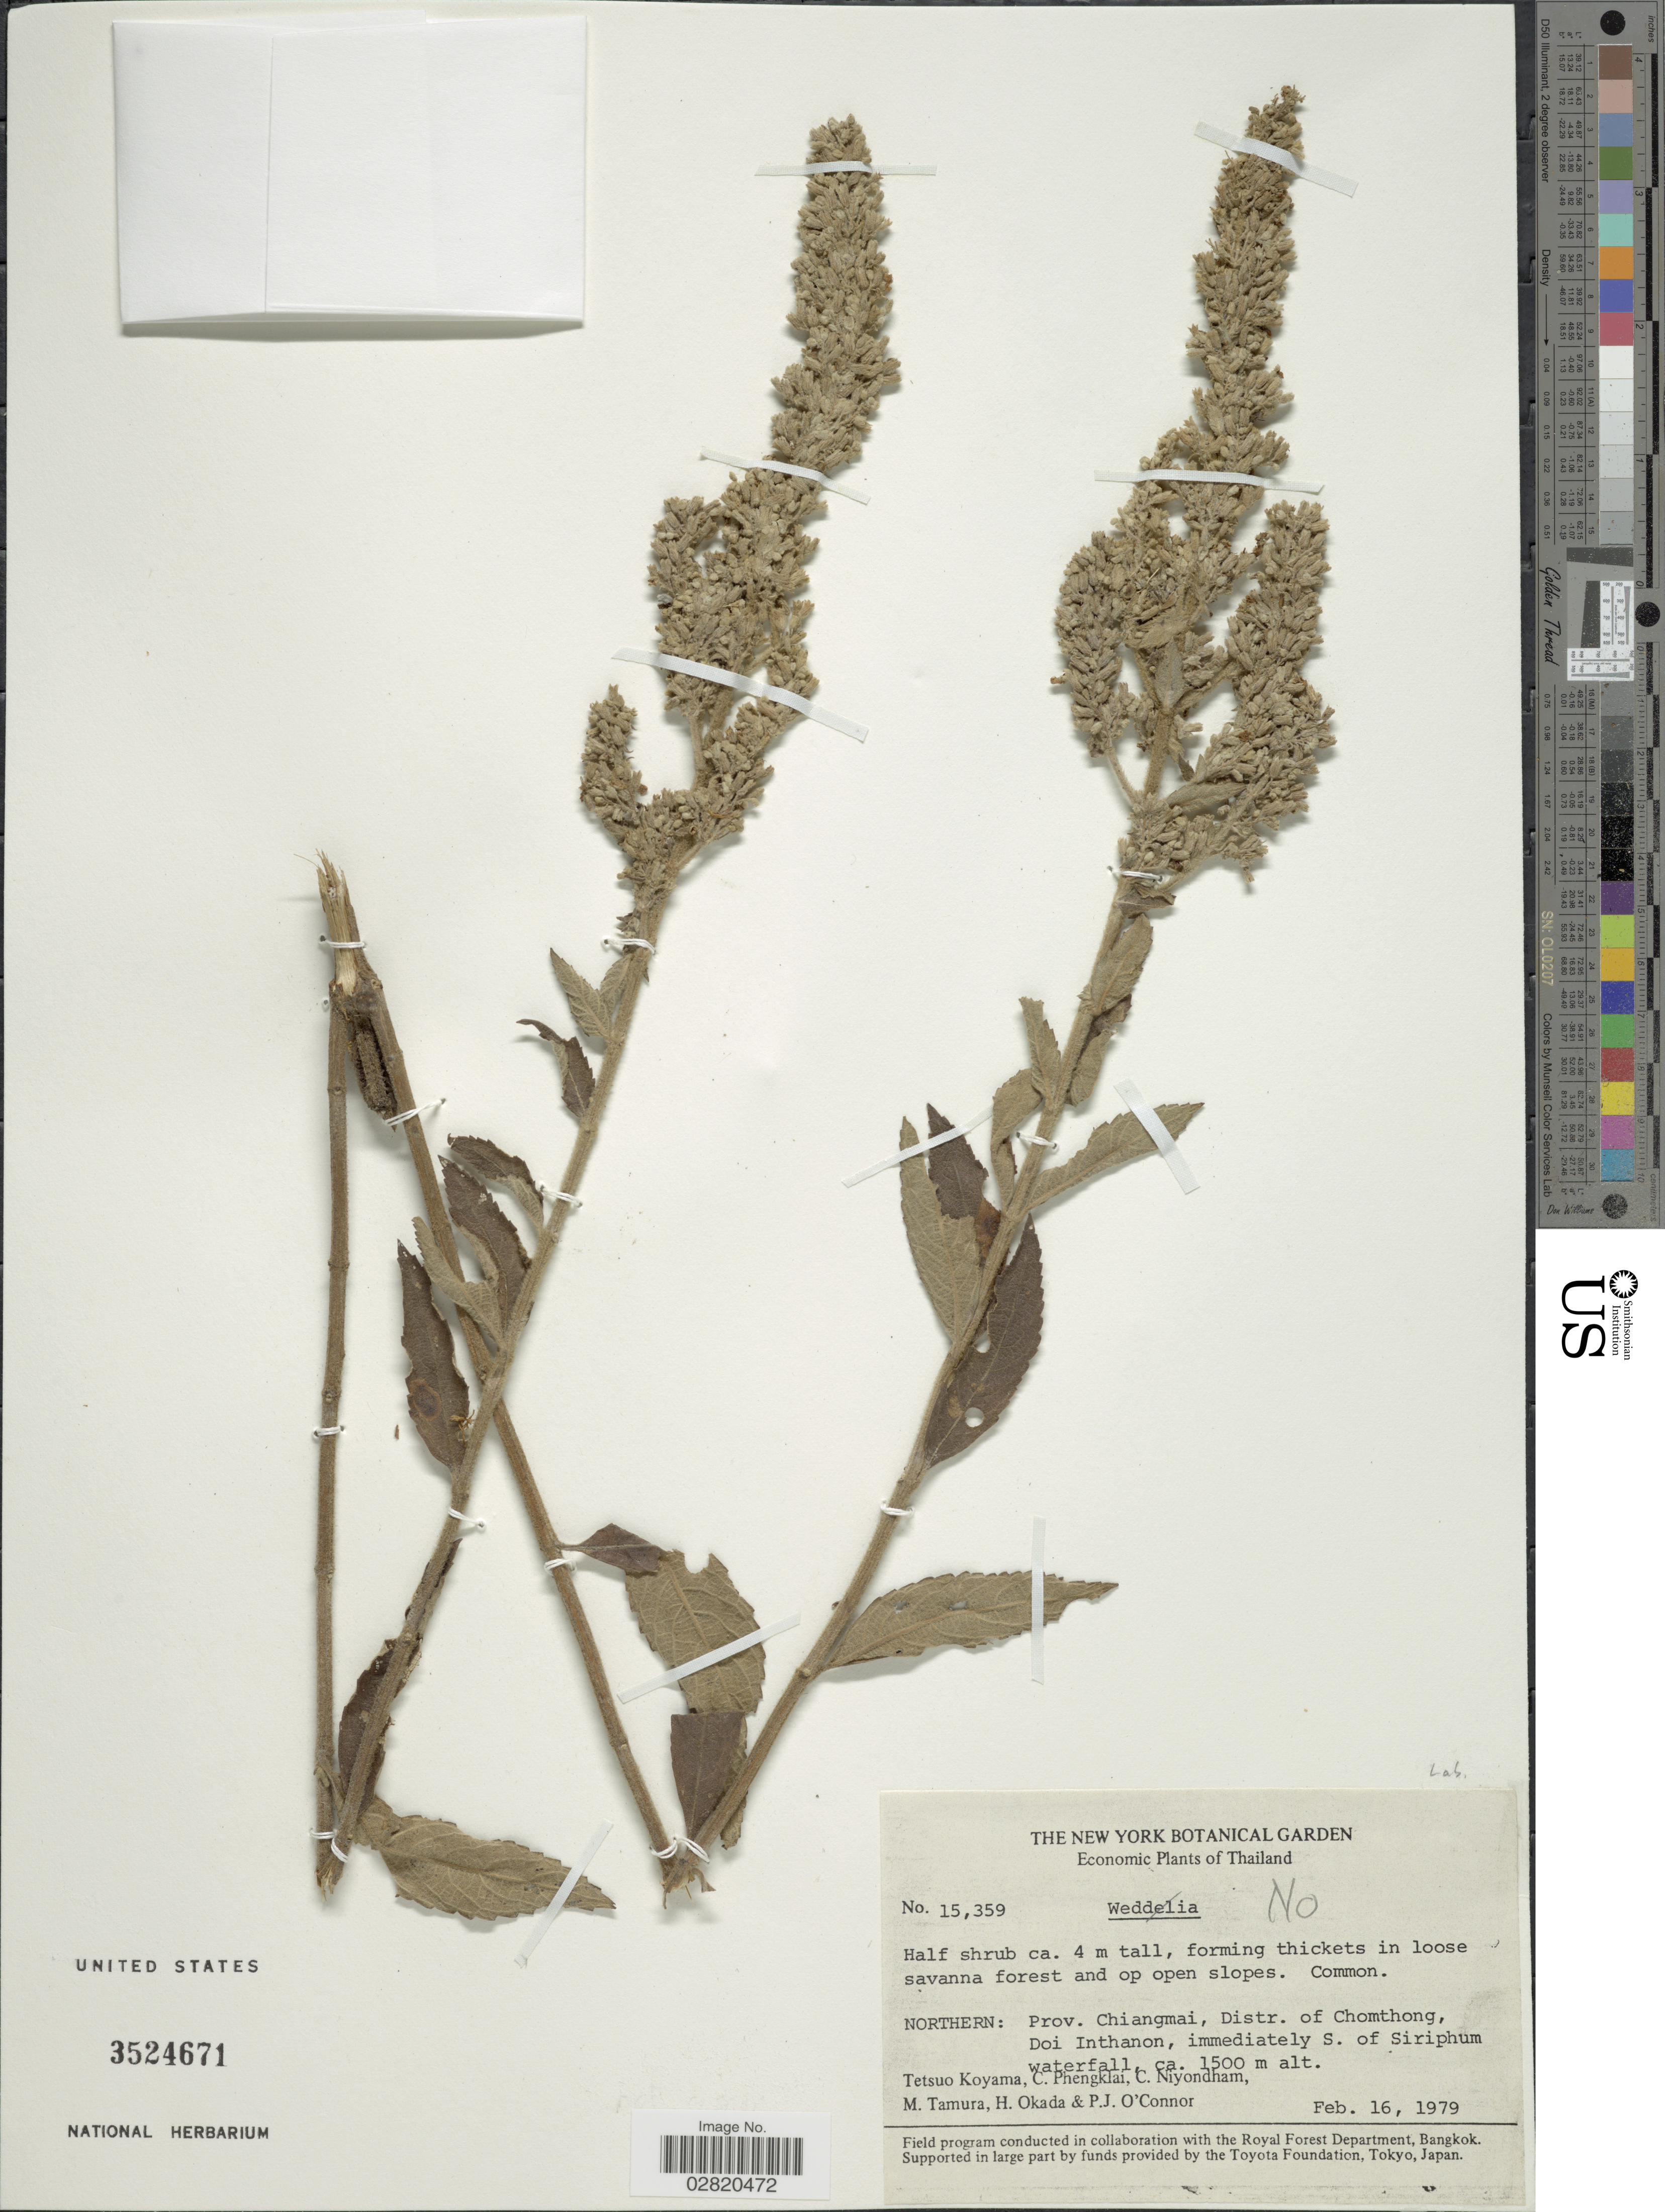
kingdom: Plantae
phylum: Tracheophyta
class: Magnoliopsida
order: Lamiales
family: Lamiaceae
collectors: T. Koyama, C. Phengklai, C. Niyondham, M. Tamura & et al.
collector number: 15359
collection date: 1979-02-16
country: Thailand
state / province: Chiang Mai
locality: Northern: Prov. Chiangmai, Distr. of Chomthong, Doi Inthanon, immediatley S. of Siriphum waterfall.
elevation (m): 1500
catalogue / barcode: US 3524671